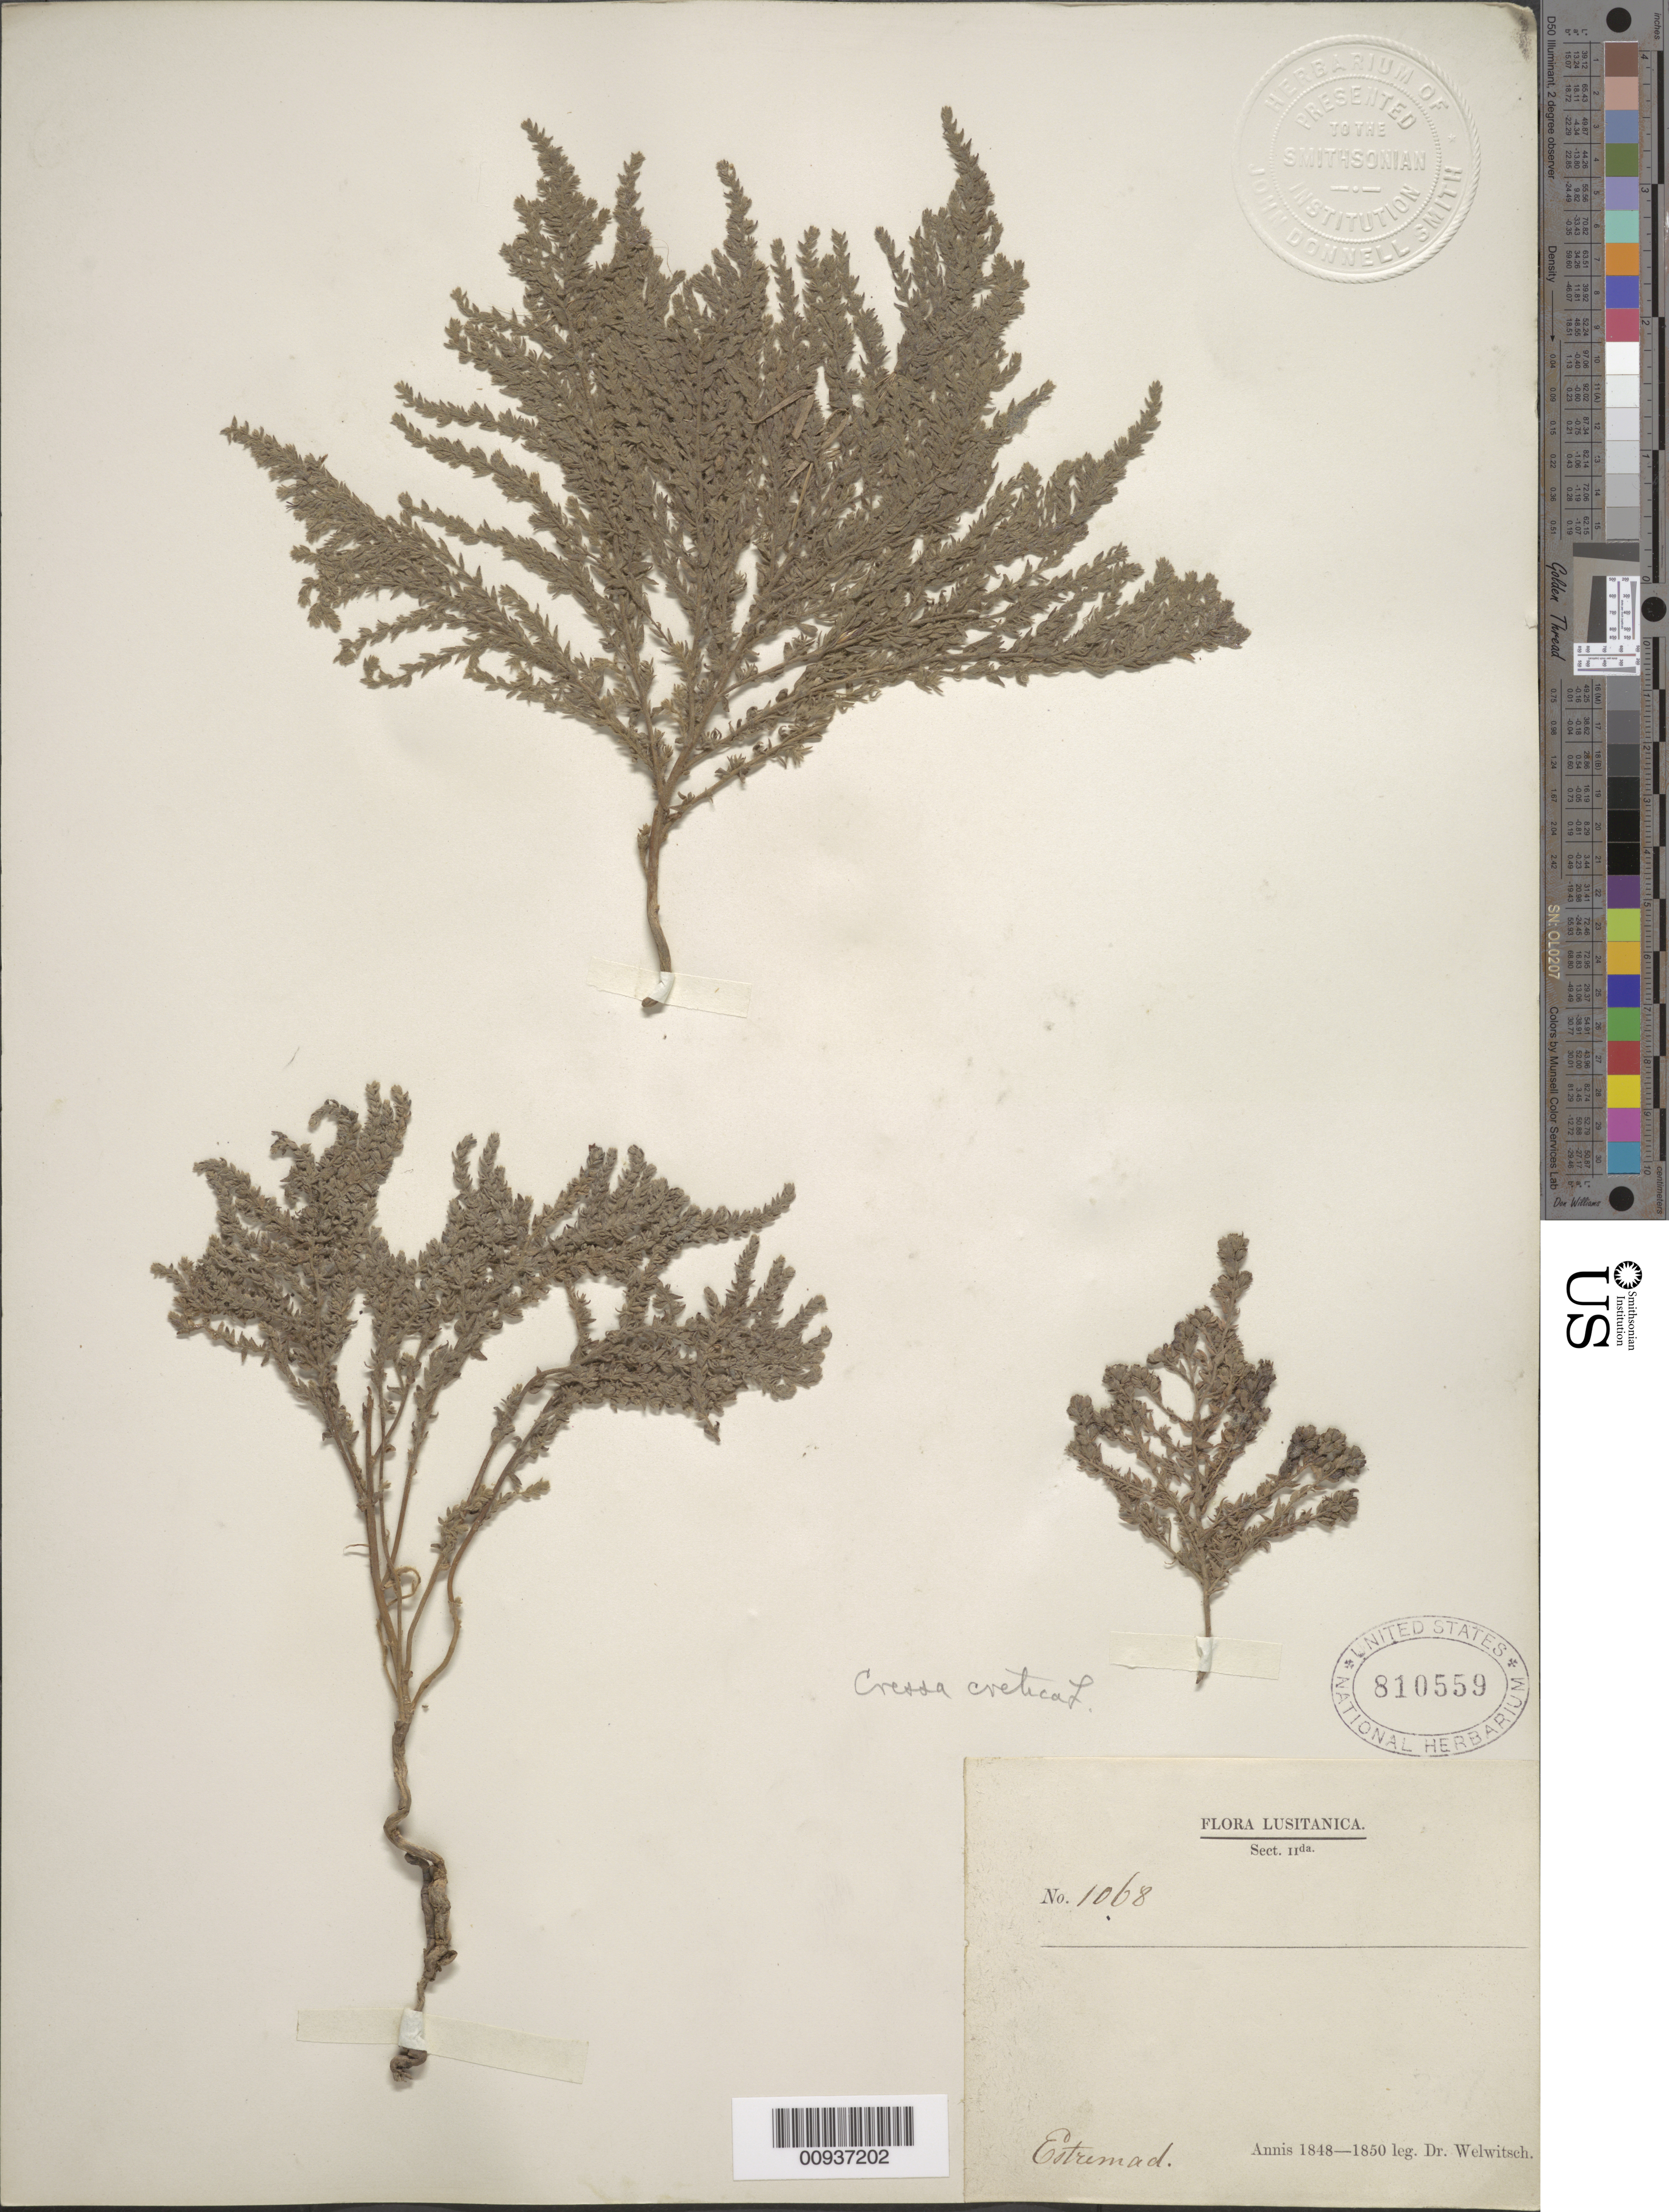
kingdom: Plantae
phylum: Tracheophyta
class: Magnoliopsida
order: Solanales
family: Convolvulaceae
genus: Cressa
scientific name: Cressa cretica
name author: L.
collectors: F. M. Welwitsch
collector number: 1068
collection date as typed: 1848 to -- -- 1850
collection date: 1848/1850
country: Portugal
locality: Estremad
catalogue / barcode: US 810559